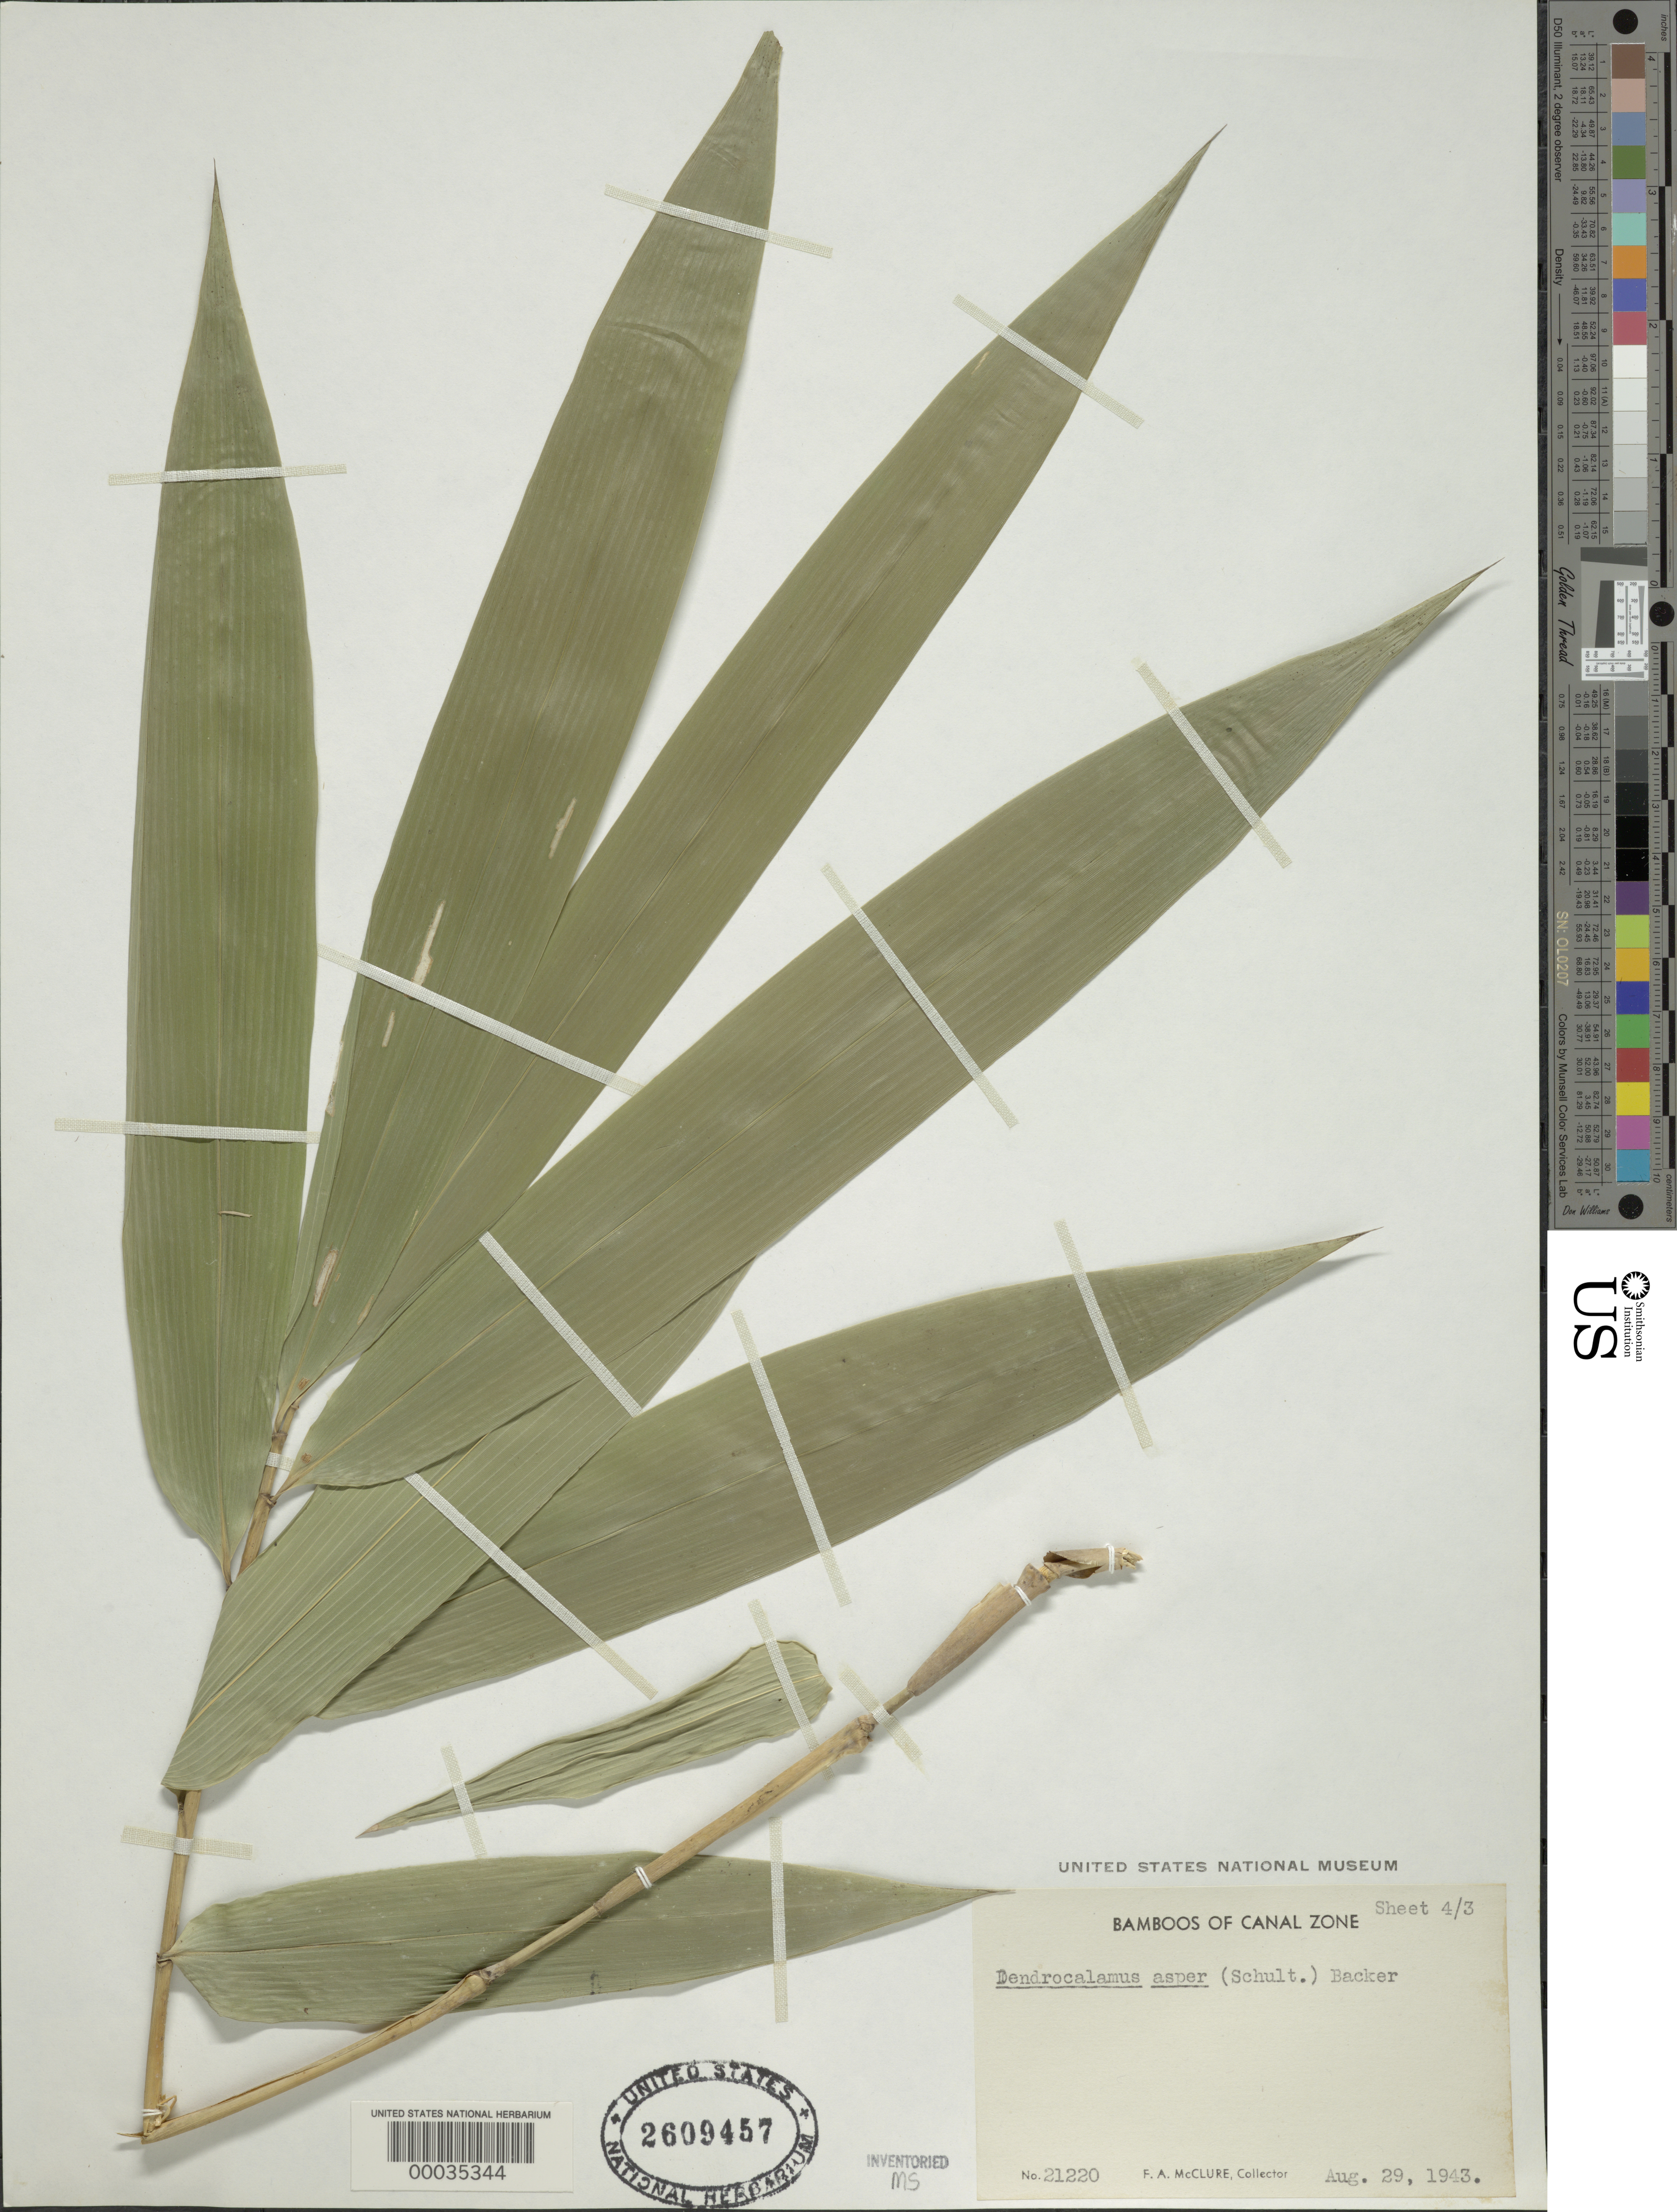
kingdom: Plantae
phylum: Tracheophyta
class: Liliopsida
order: Poales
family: Poaceae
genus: Dendrocalamus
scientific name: Dendrocalamus asper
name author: (Schult. & Schult. f.) Backer ex K. Heyne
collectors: F. A. McClure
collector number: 21220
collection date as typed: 29 Aug 1943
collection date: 1943-08-29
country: Panama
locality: Esperimental Gardens-summit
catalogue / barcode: US 2609457